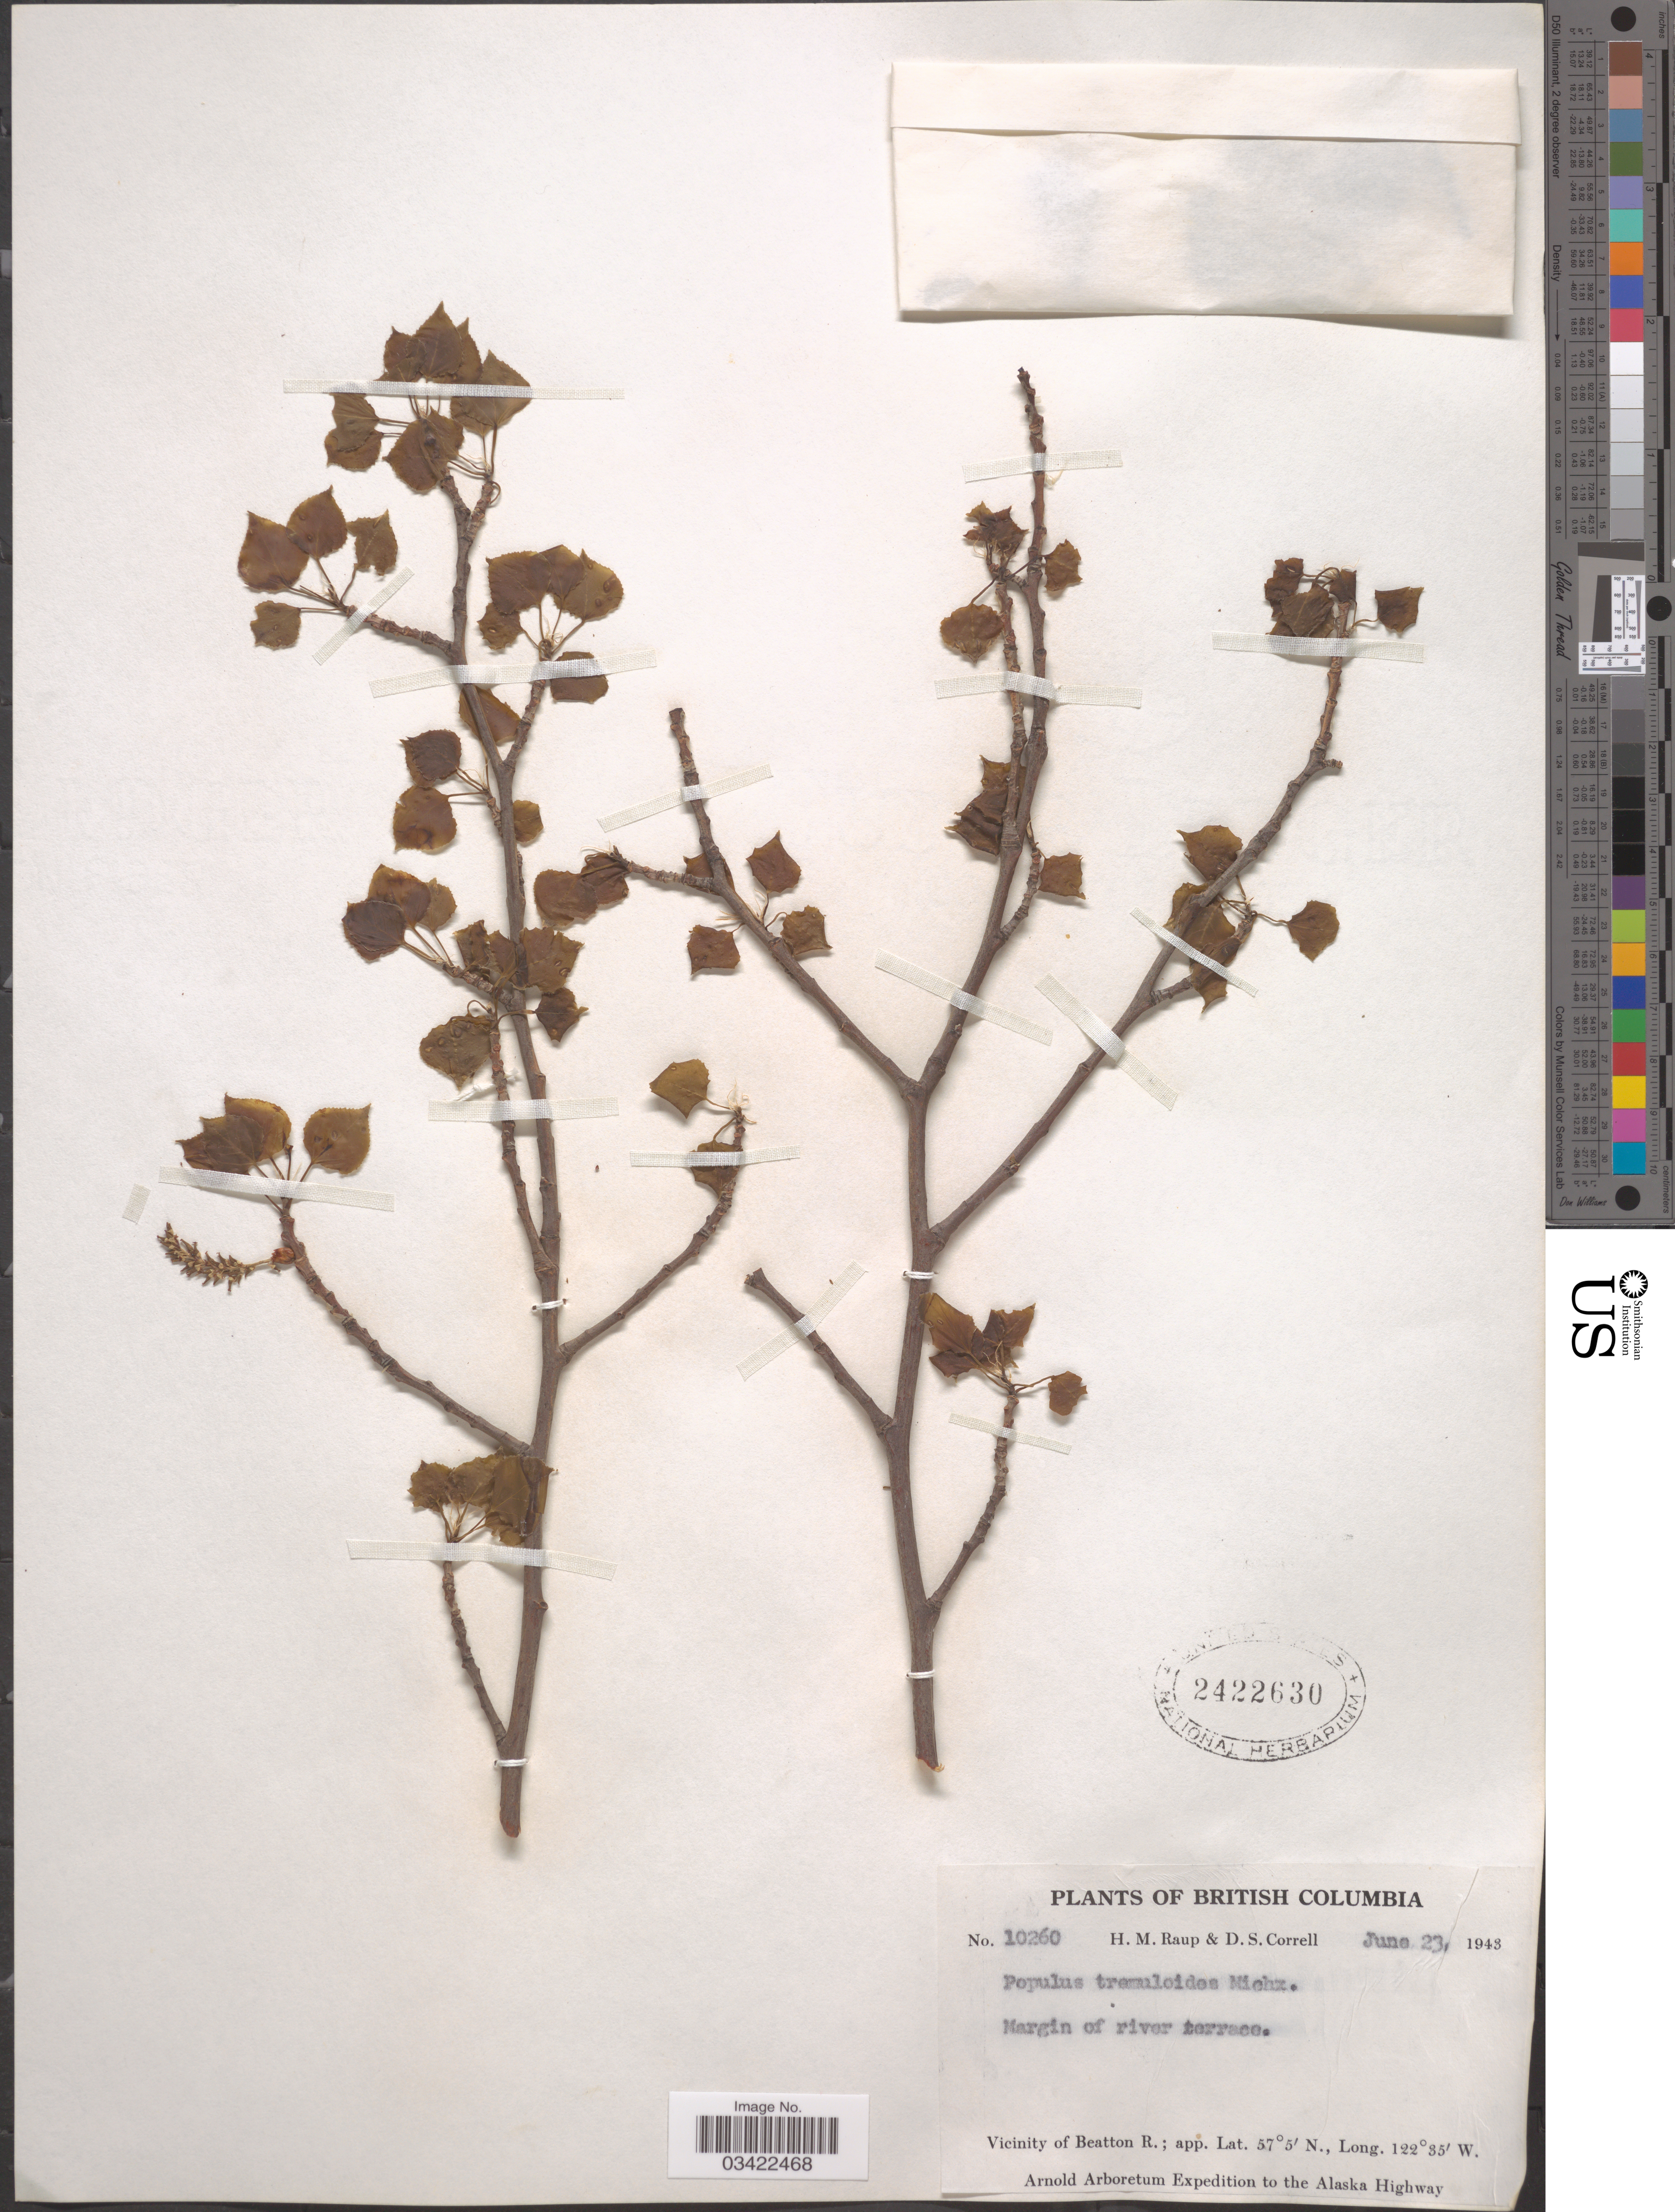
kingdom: Plantae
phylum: Tracheophyta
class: Magnoliopsida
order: Malpighiales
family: Salicaceae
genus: Populus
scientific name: Populus tremuloides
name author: Michx.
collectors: H. Raup & D. S. Correll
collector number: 10260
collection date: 1943-06-23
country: Canada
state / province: British Columbia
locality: Margin of river terrace. Vicinity of Beatton R. Alaska Highway.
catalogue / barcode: US 2422630